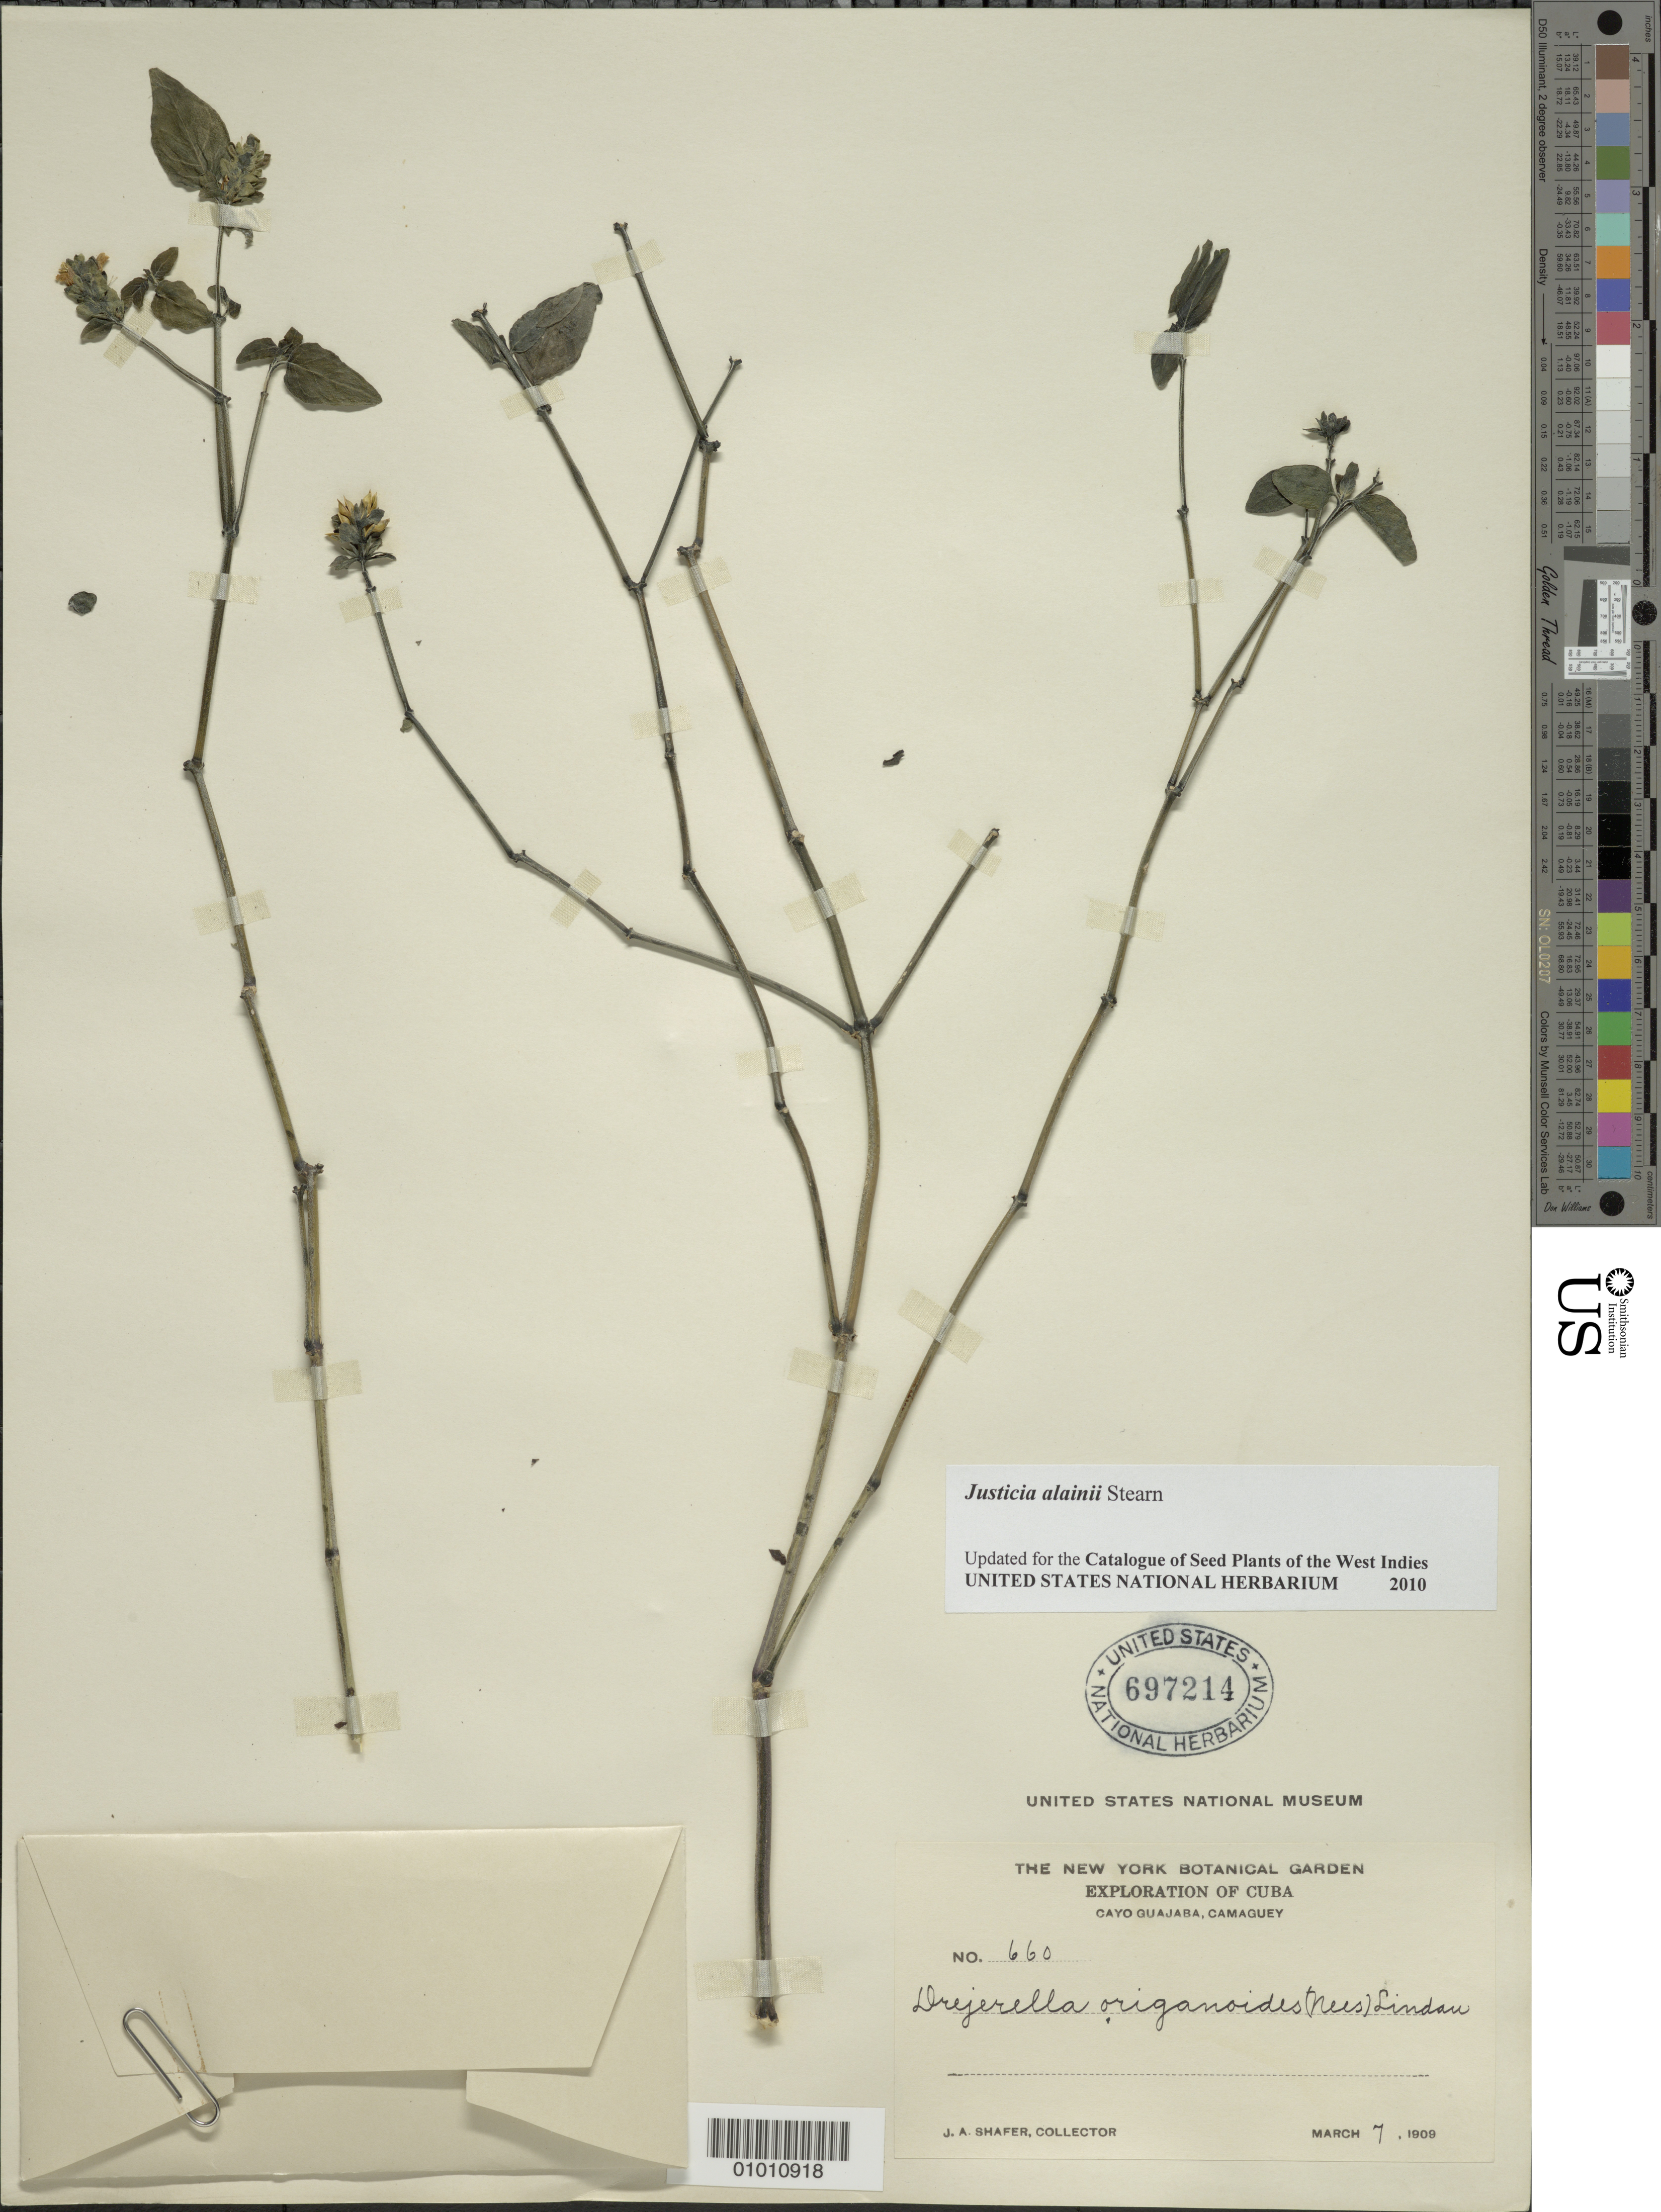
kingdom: Plantae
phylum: Tracheophyta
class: Magnoliopsida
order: Lamiales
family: Acanthaceae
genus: Justicia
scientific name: Justicia alainii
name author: Stearn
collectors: J. A. Shafer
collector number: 660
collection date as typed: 07 Mar 1909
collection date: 1909-03-07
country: Cuba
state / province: Camaguey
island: Cuba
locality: Cayo Guajaba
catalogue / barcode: US 697214